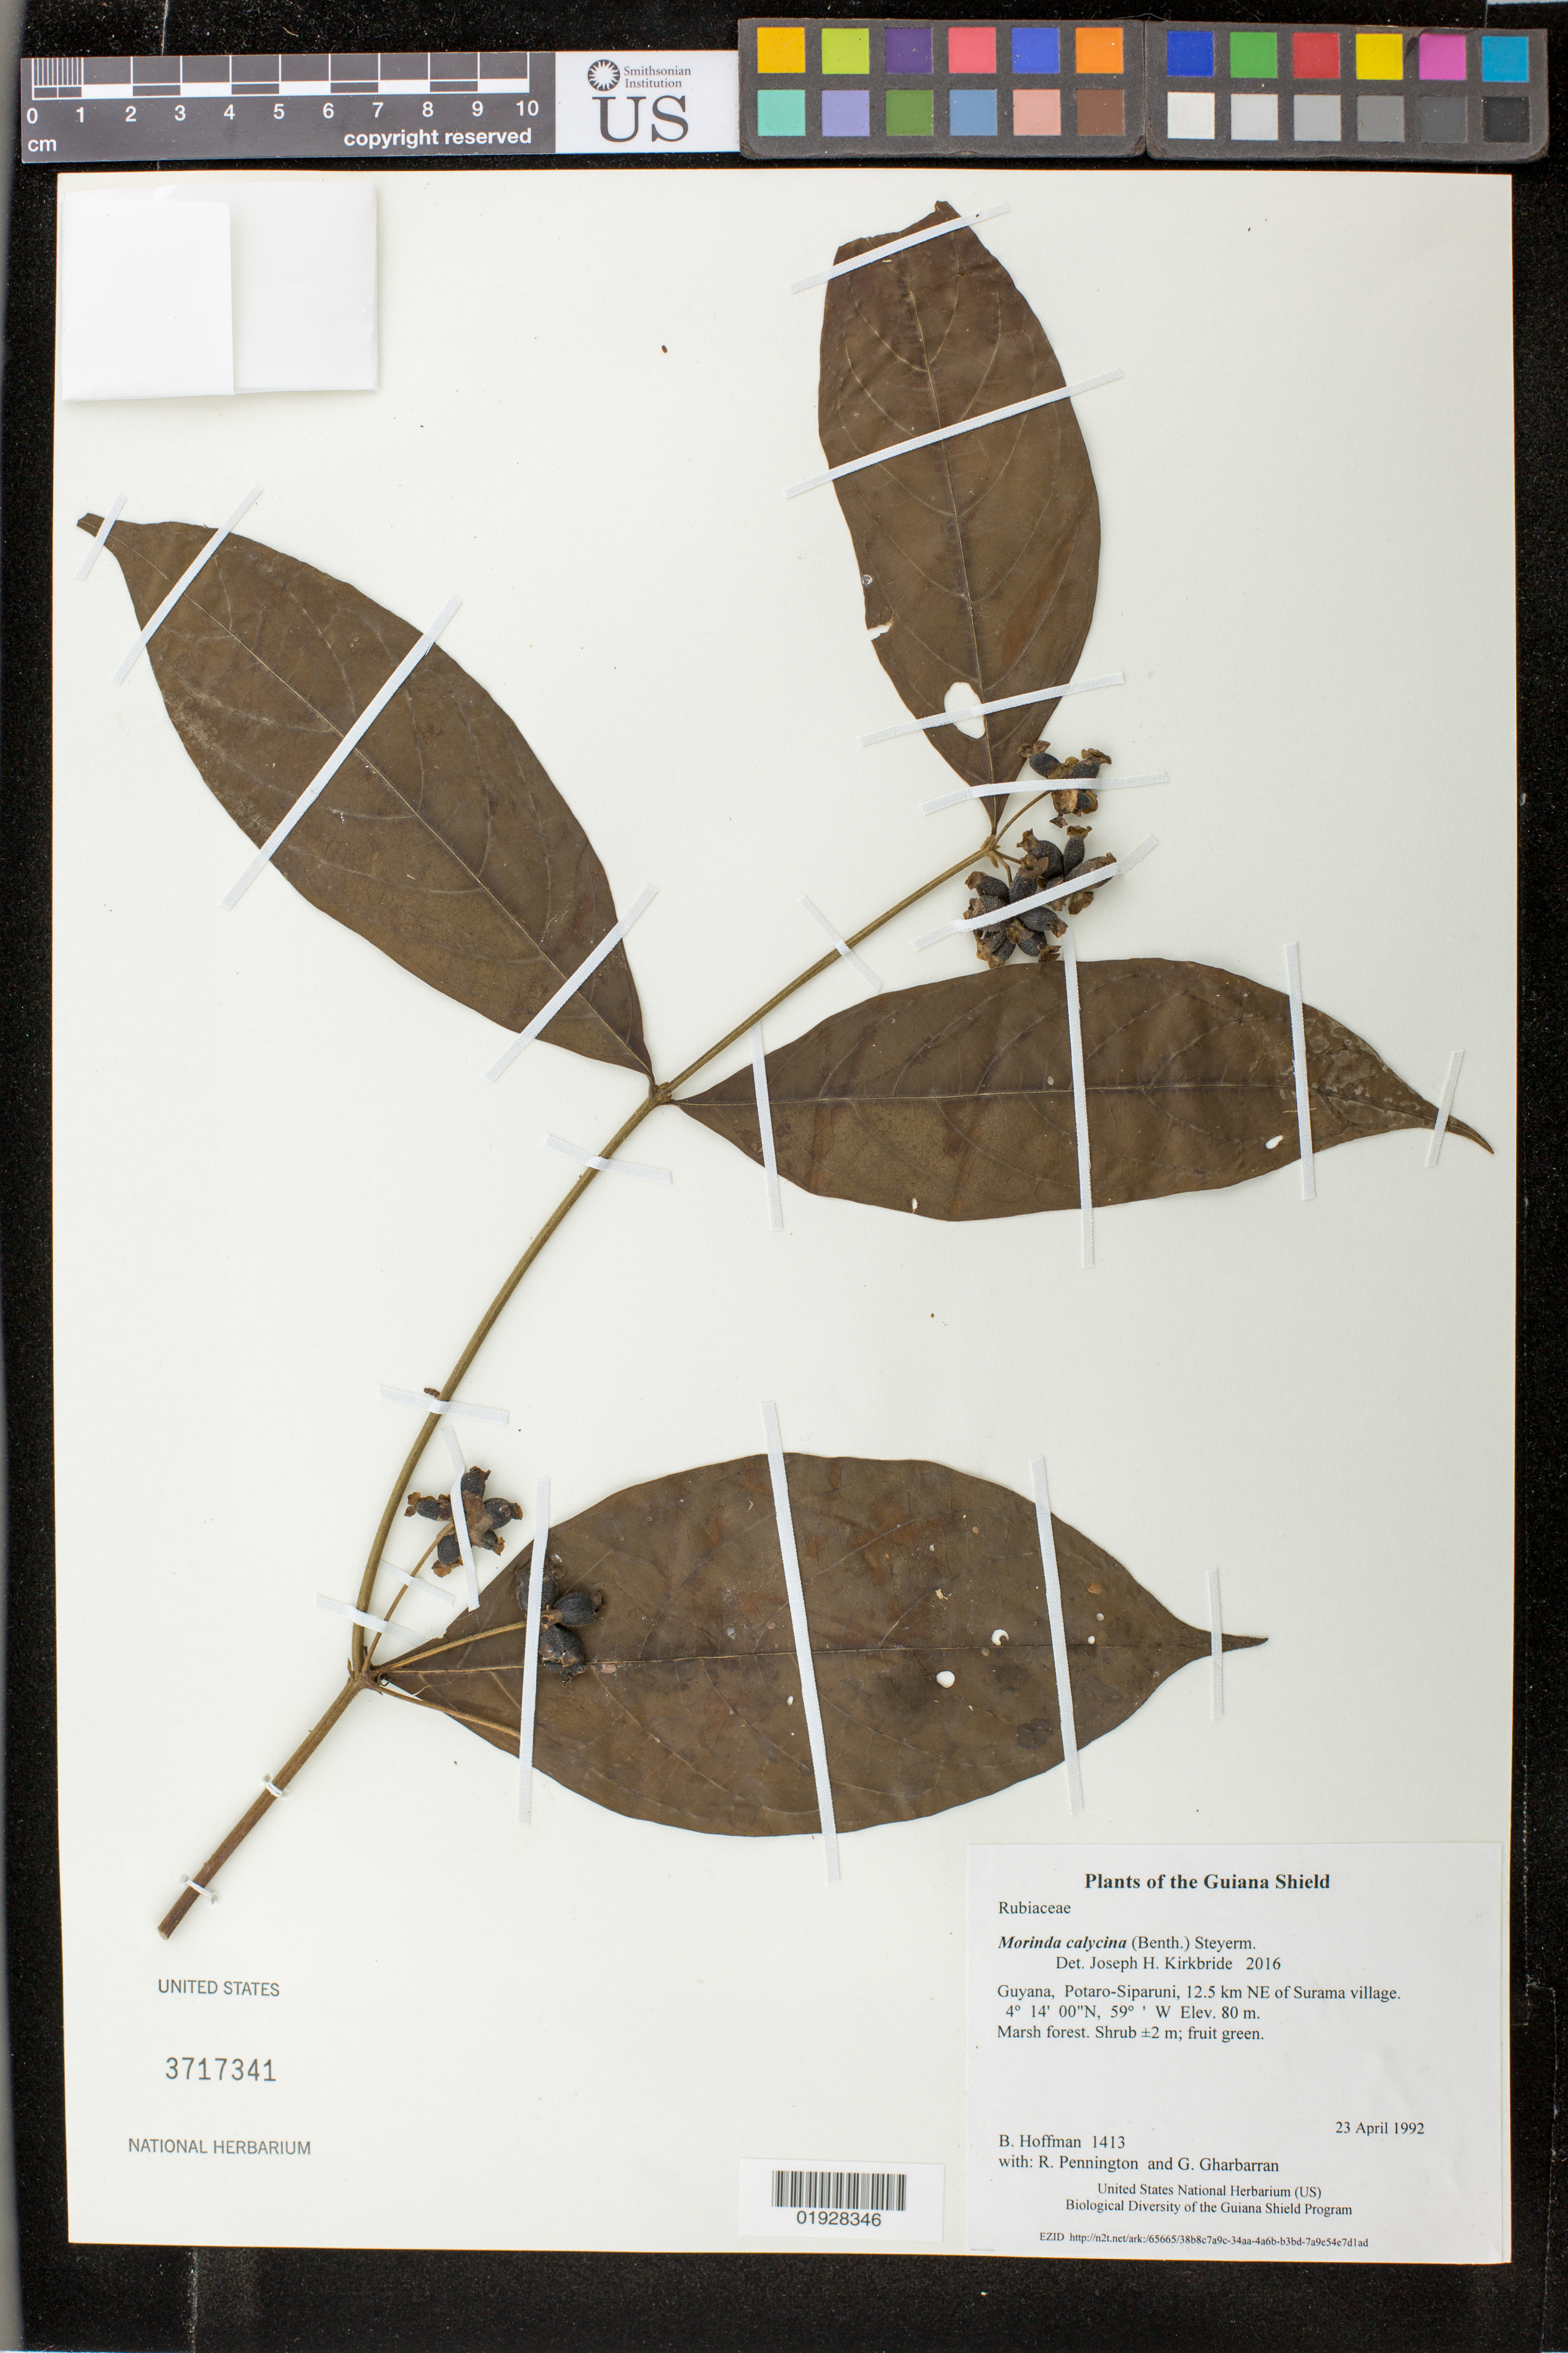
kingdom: Plantae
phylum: Tracheophyta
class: Magnoliopsida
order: Gentianales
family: Rubiaceae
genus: Morinda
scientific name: Morinda calycina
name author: (Benth.) Steyerm.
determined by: Kirkbride, J. H.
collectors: B. Hoffman, R. T. Pennington & G. Gharbarran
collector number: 1413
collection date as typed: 23 April 1992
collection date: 1992-04-23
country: Guyana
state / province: Potaro-Siparuni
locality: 12.5 km NE of Surama village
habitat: Marsh forest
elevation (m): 80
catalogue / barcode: US 3717341